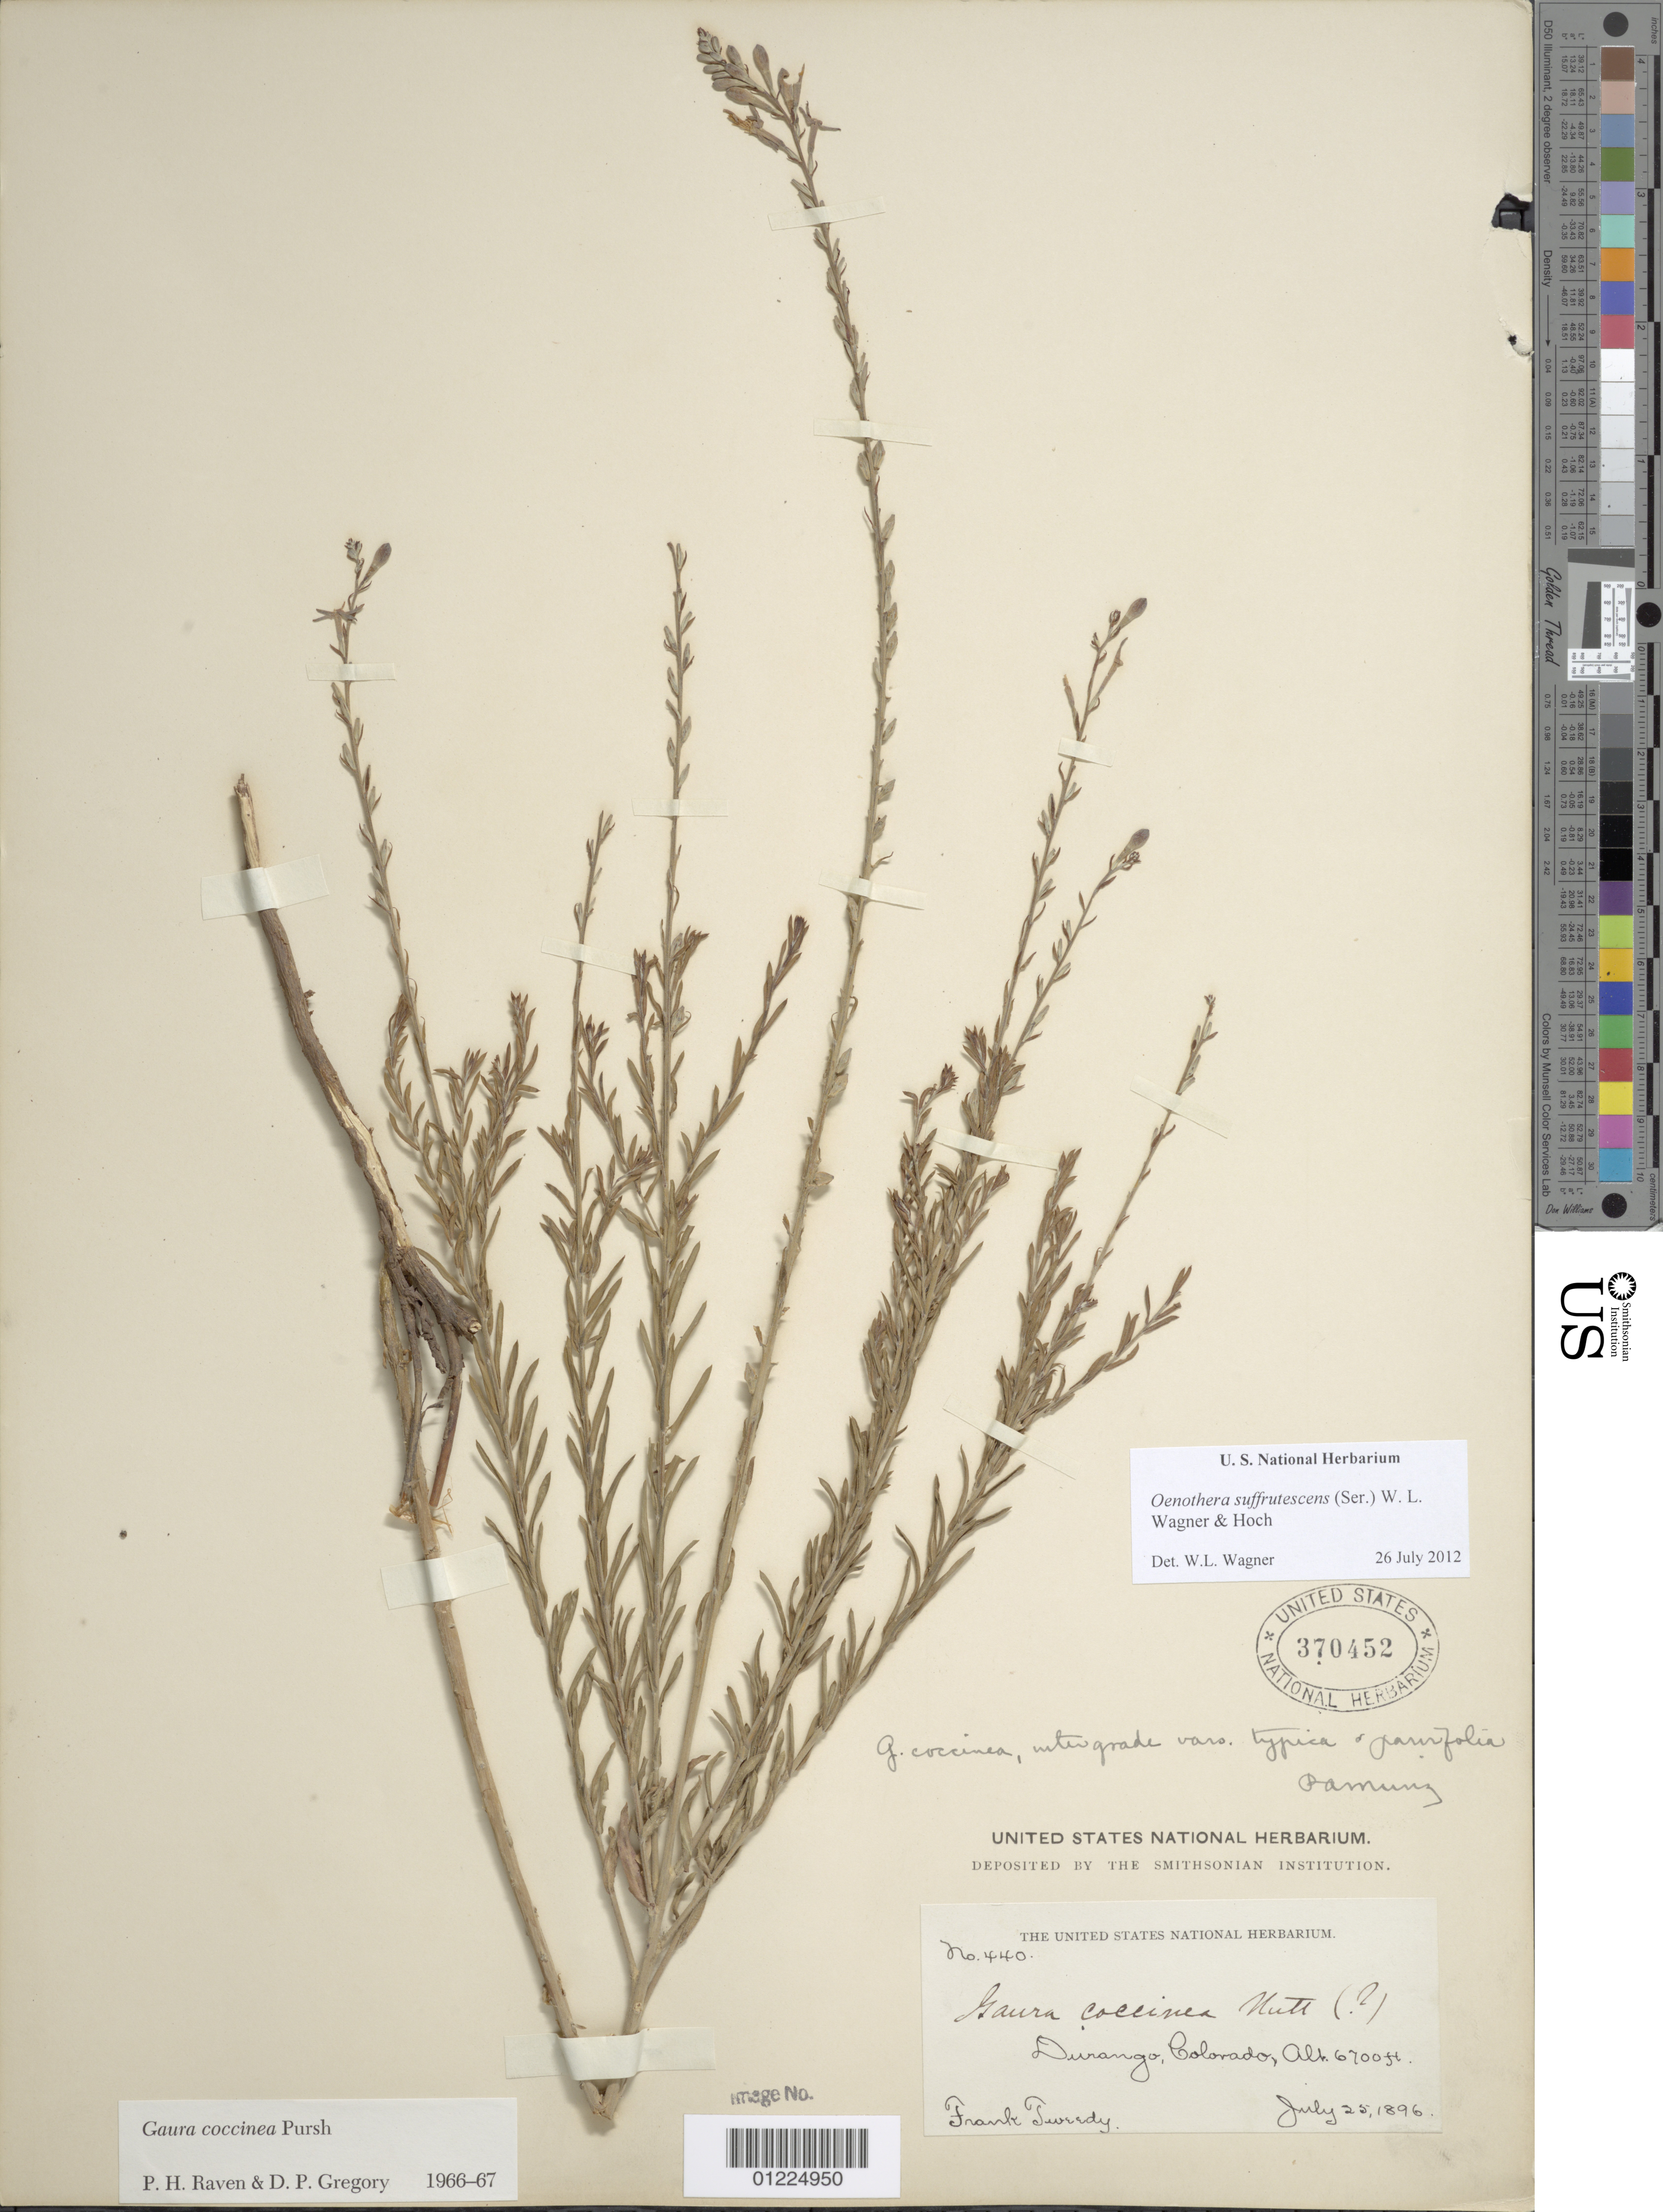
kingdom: Plantae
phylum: Tracheophyta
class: Magnoliopsida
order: Myrtales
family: Onagraceae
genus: Oenothera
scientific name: Oenothera suffrutescens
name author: (Ser.) W.L. Wagner & Hoch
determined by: Wagner, W. L., (BOT), Smithsonian Institution - National Museum of Natural History (UNITED STATES)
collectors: F. Tweedy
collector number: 440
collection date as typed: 25 Jul 1896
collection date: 1896-07-25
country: United States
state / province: Colorado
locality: Durango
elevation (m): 2042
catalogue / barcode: US 370452